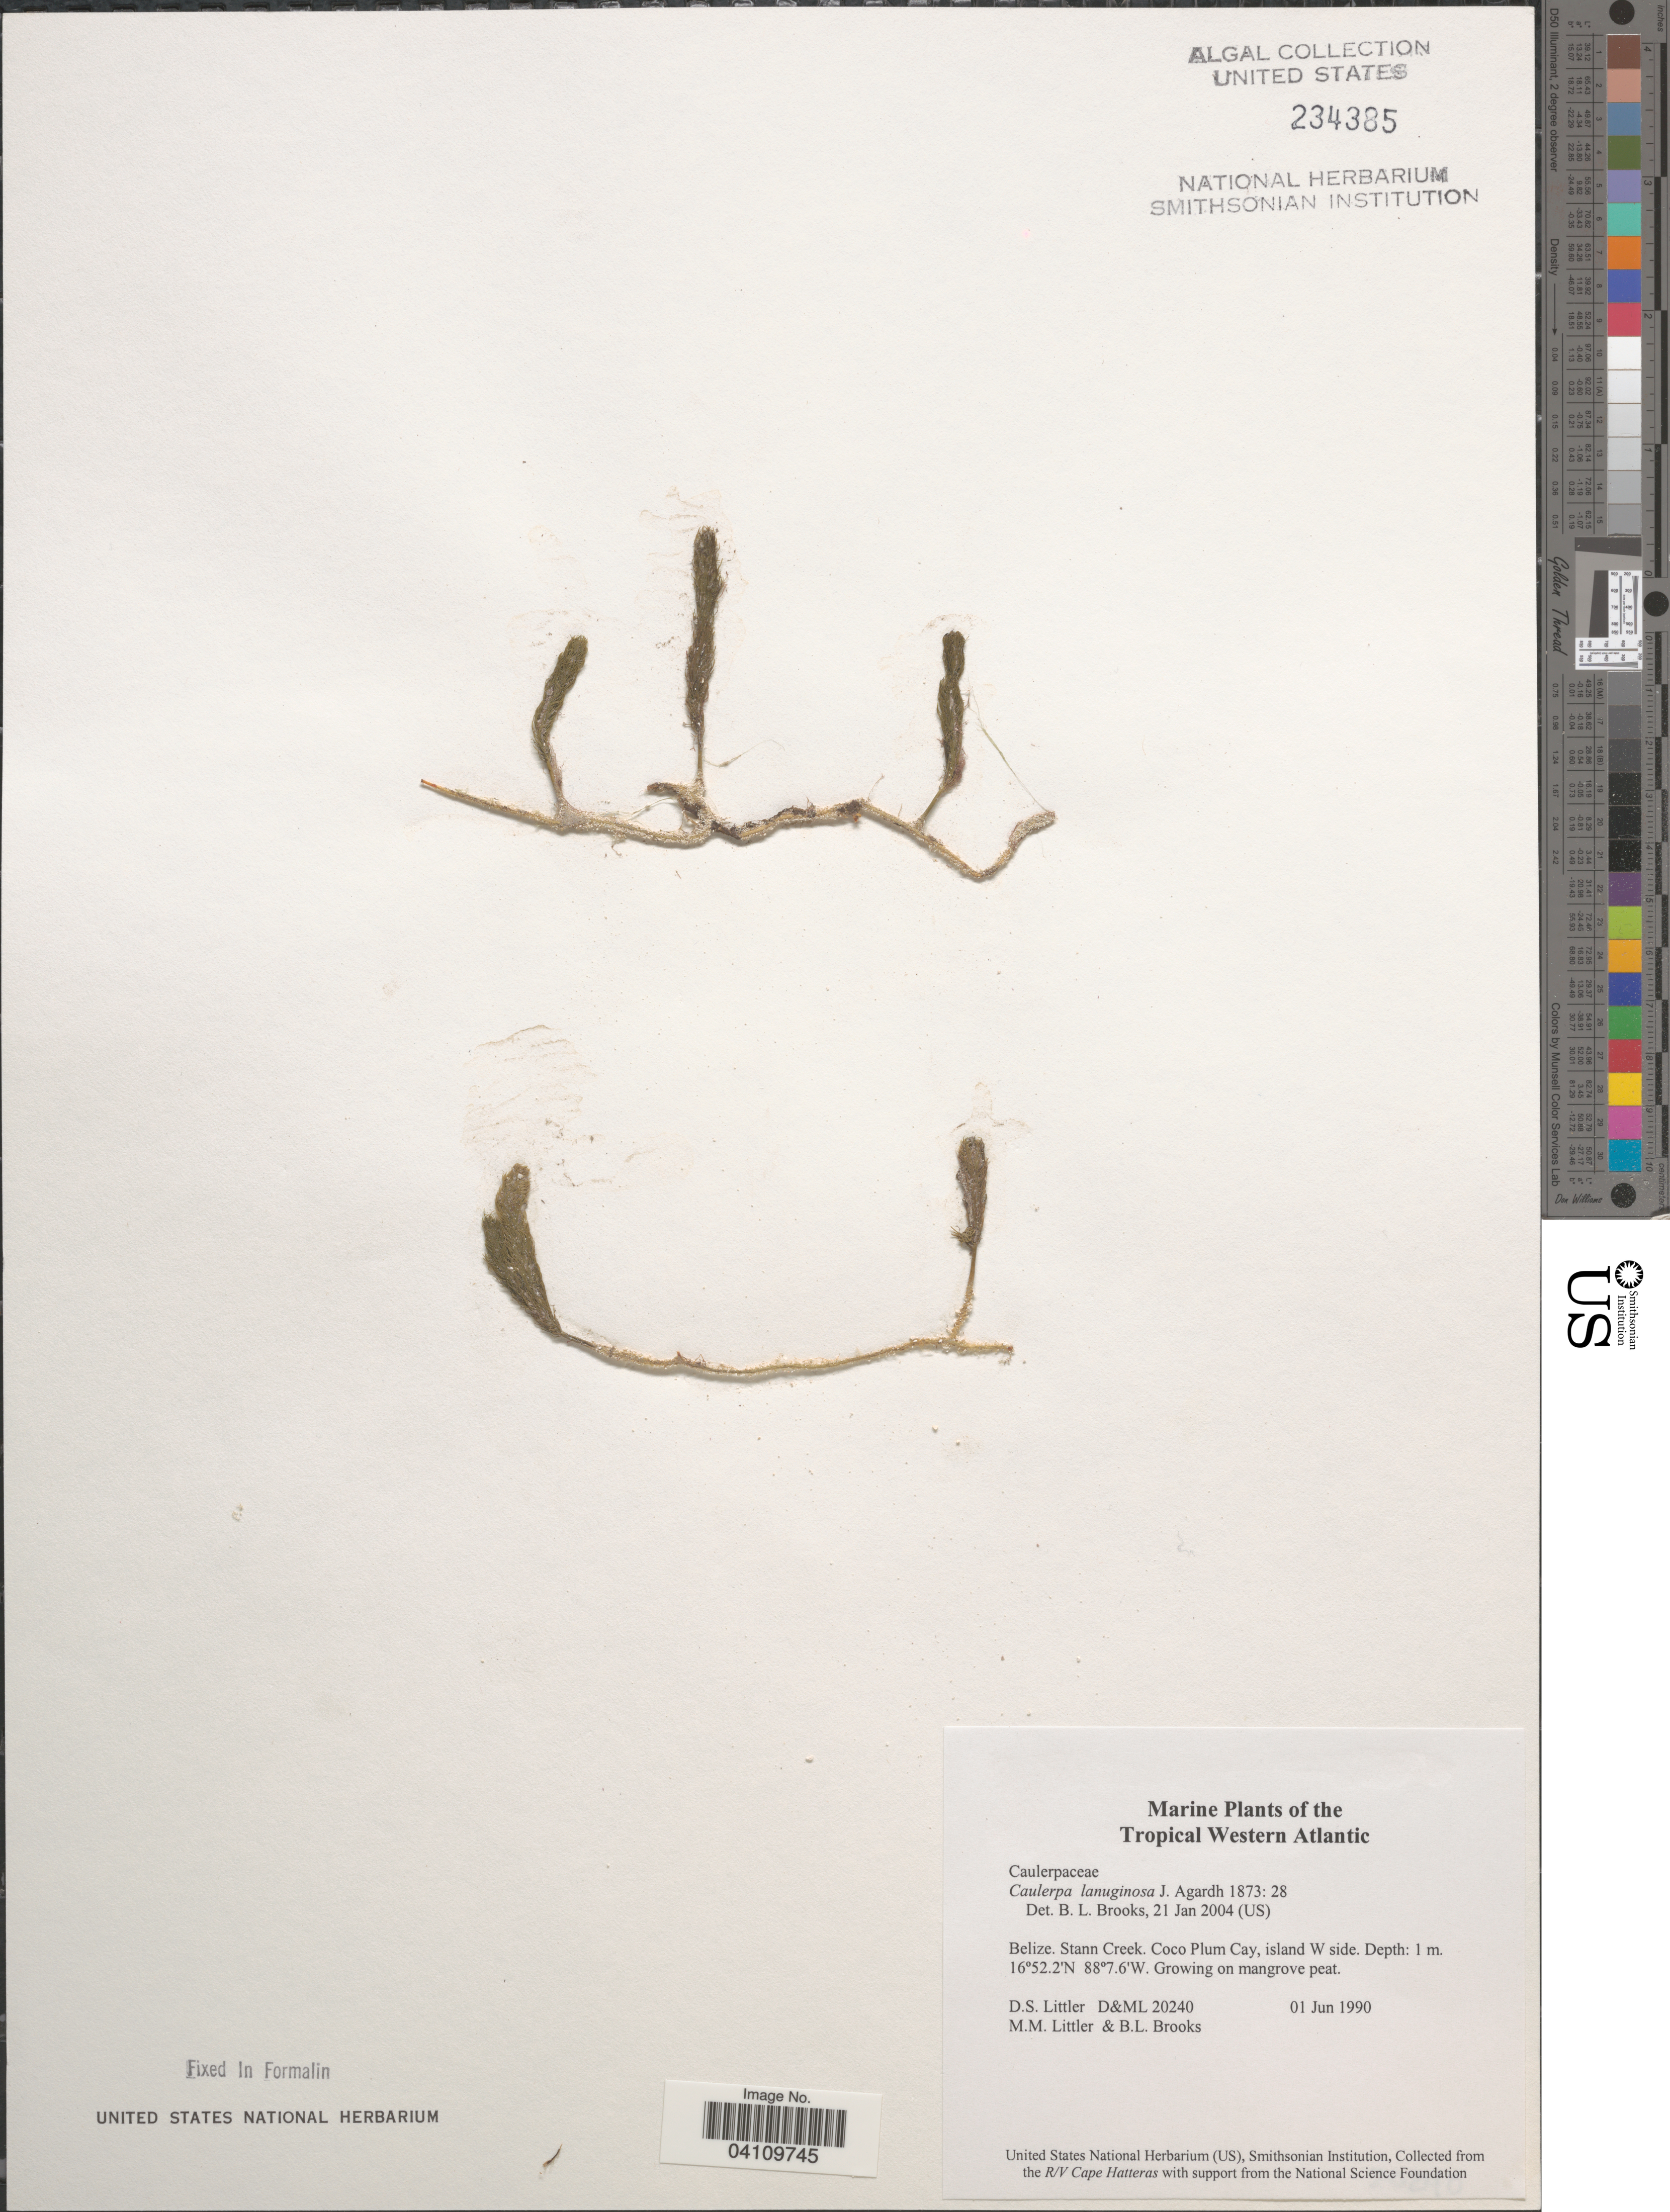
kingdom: Plantae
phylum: Chlorophyta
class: Ulvophyceae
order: Bryopsidales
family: Caulerpaceae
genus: Caulerpa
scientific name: Caulerpa lanuginosa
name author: J. Agardh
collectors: D. S. Littler & B. Brooks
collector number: D&ML 20240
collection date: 1990-06-01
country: Belize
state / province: Stann Creek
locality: Tropical Western Atlantic. Coco Plum Cay, island W side.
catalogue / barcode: US 234385